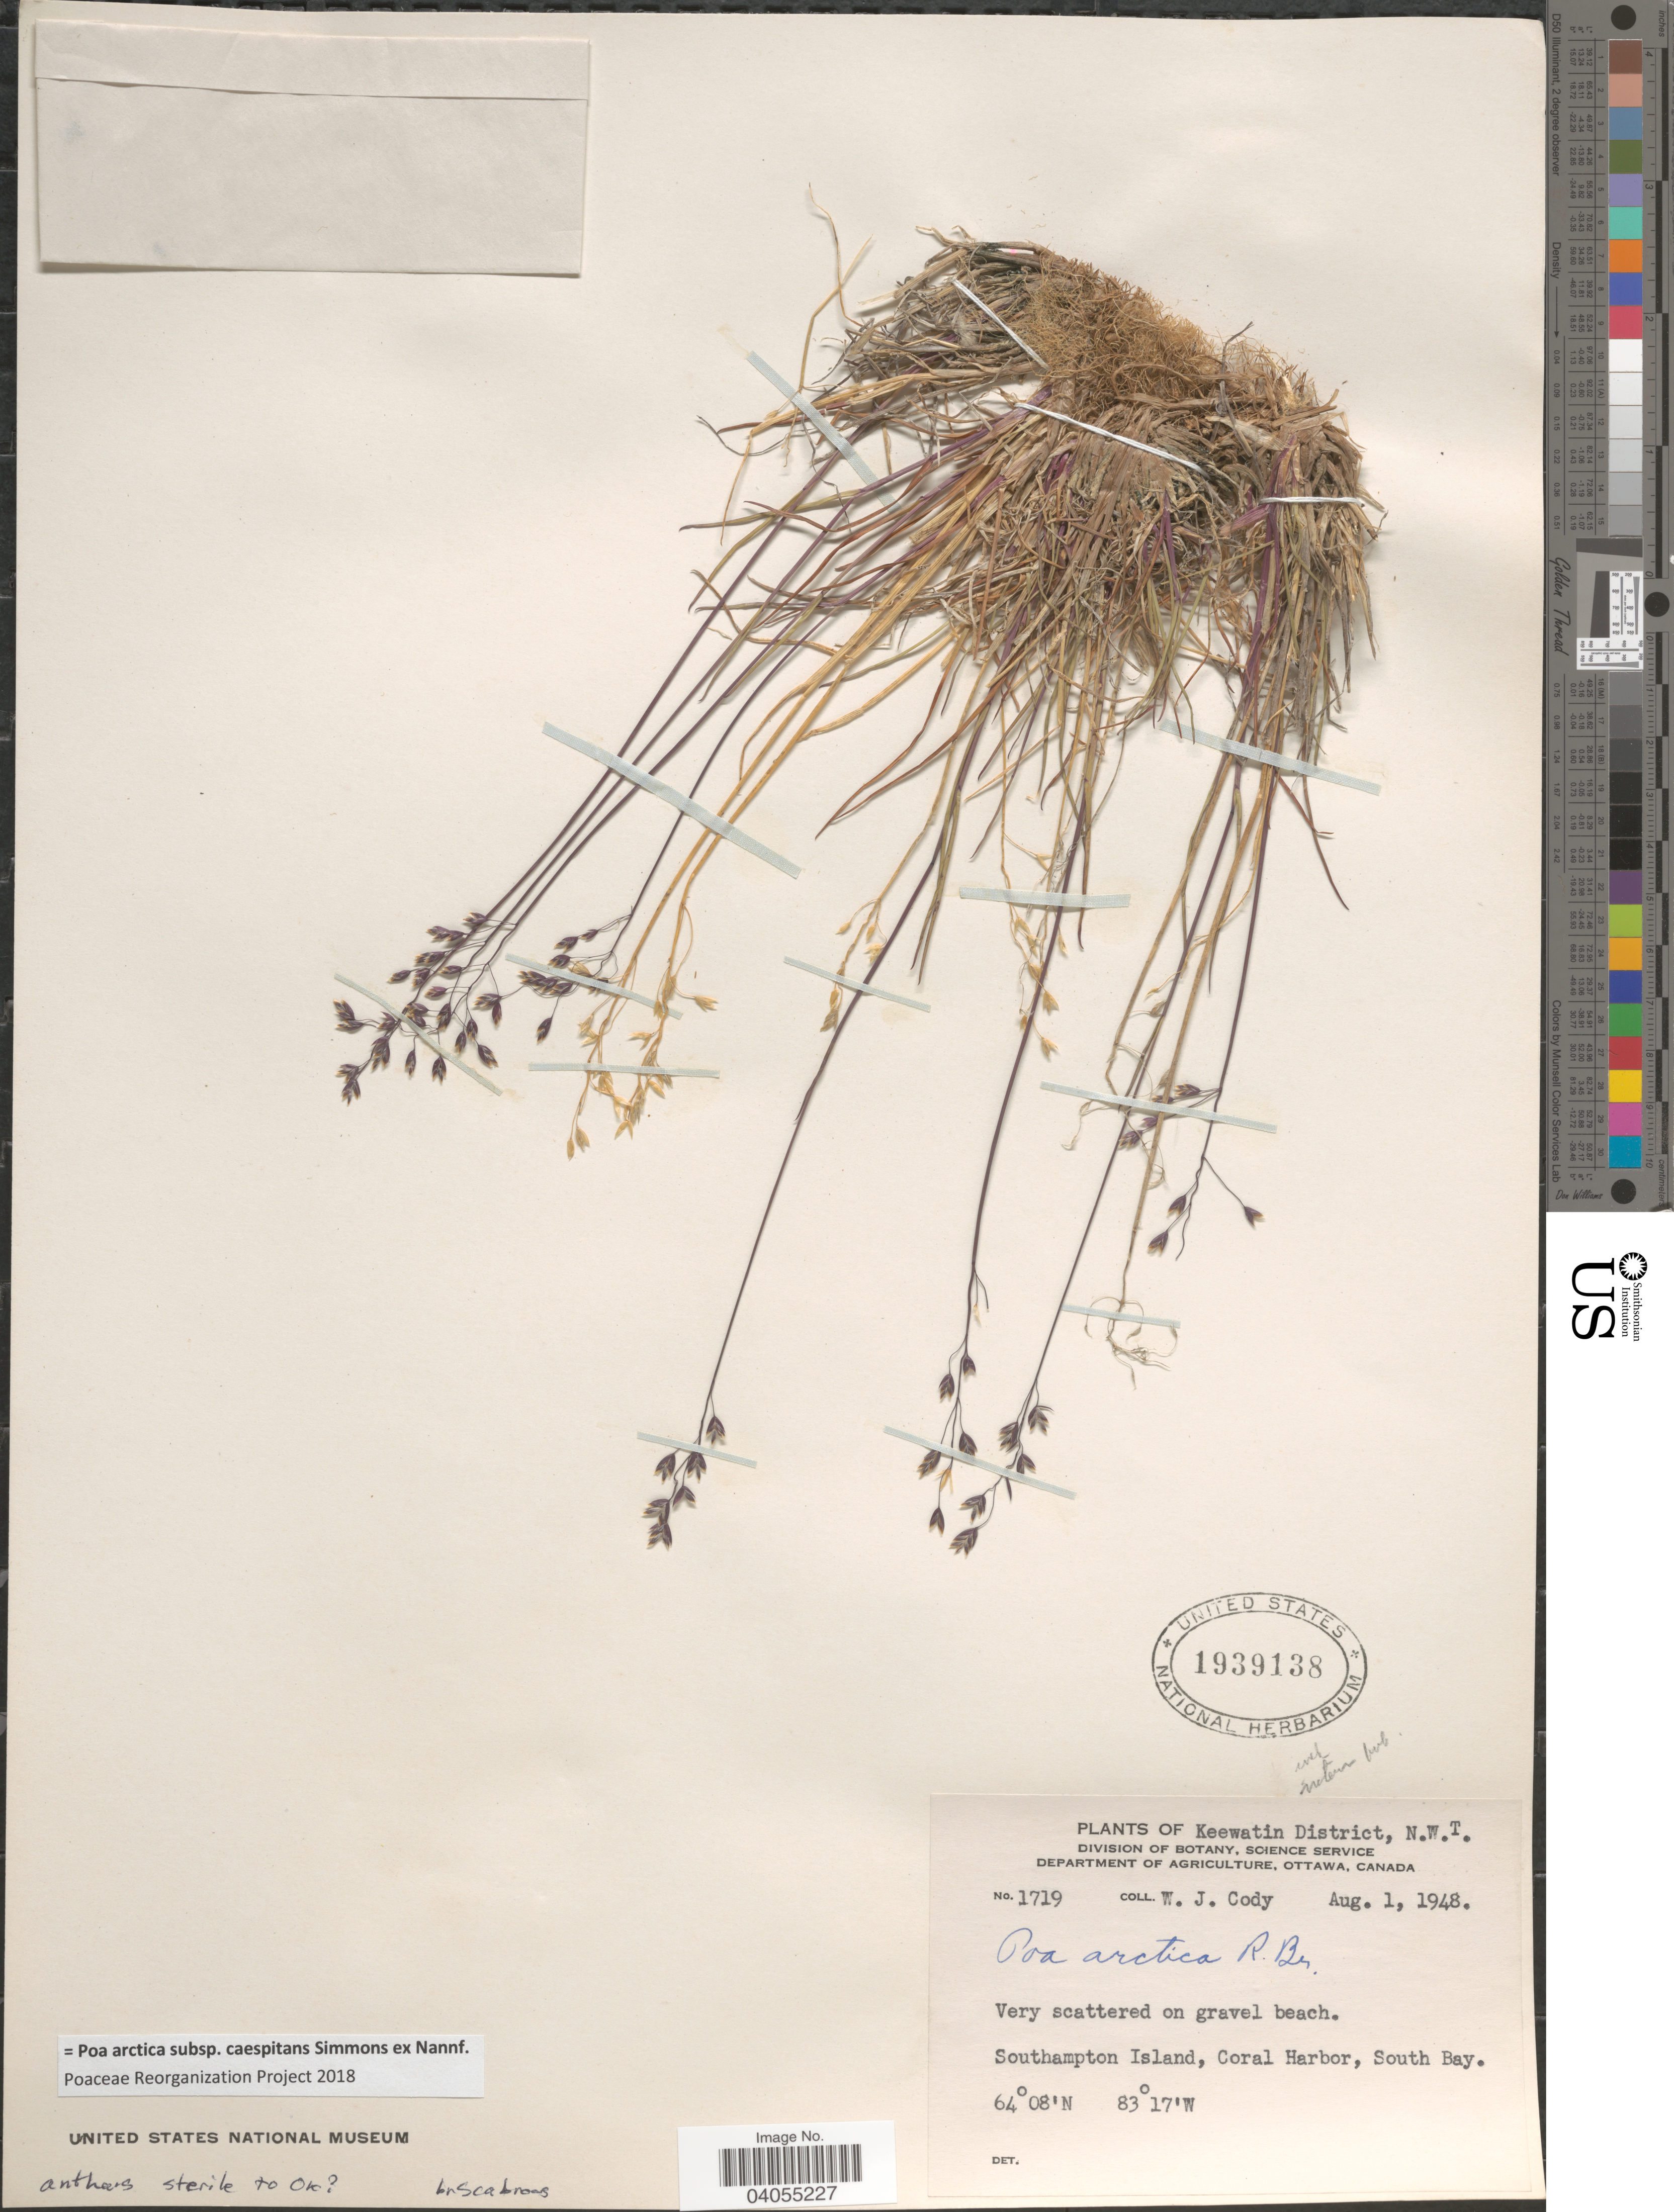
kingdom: Plantae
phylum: Tracheophyta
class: Liliopsida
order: Poales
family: Poaceae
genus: Poa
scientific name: Poa arctica subsp. caespitans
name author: Simmons ex Nannf.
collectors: W. Cody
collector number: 1719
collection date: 1948-08-01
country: Canada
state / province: Northwest Territories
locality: Keewatin District. Southampton Island, Coral Harbor, South Bay.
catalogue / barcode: US 1939138